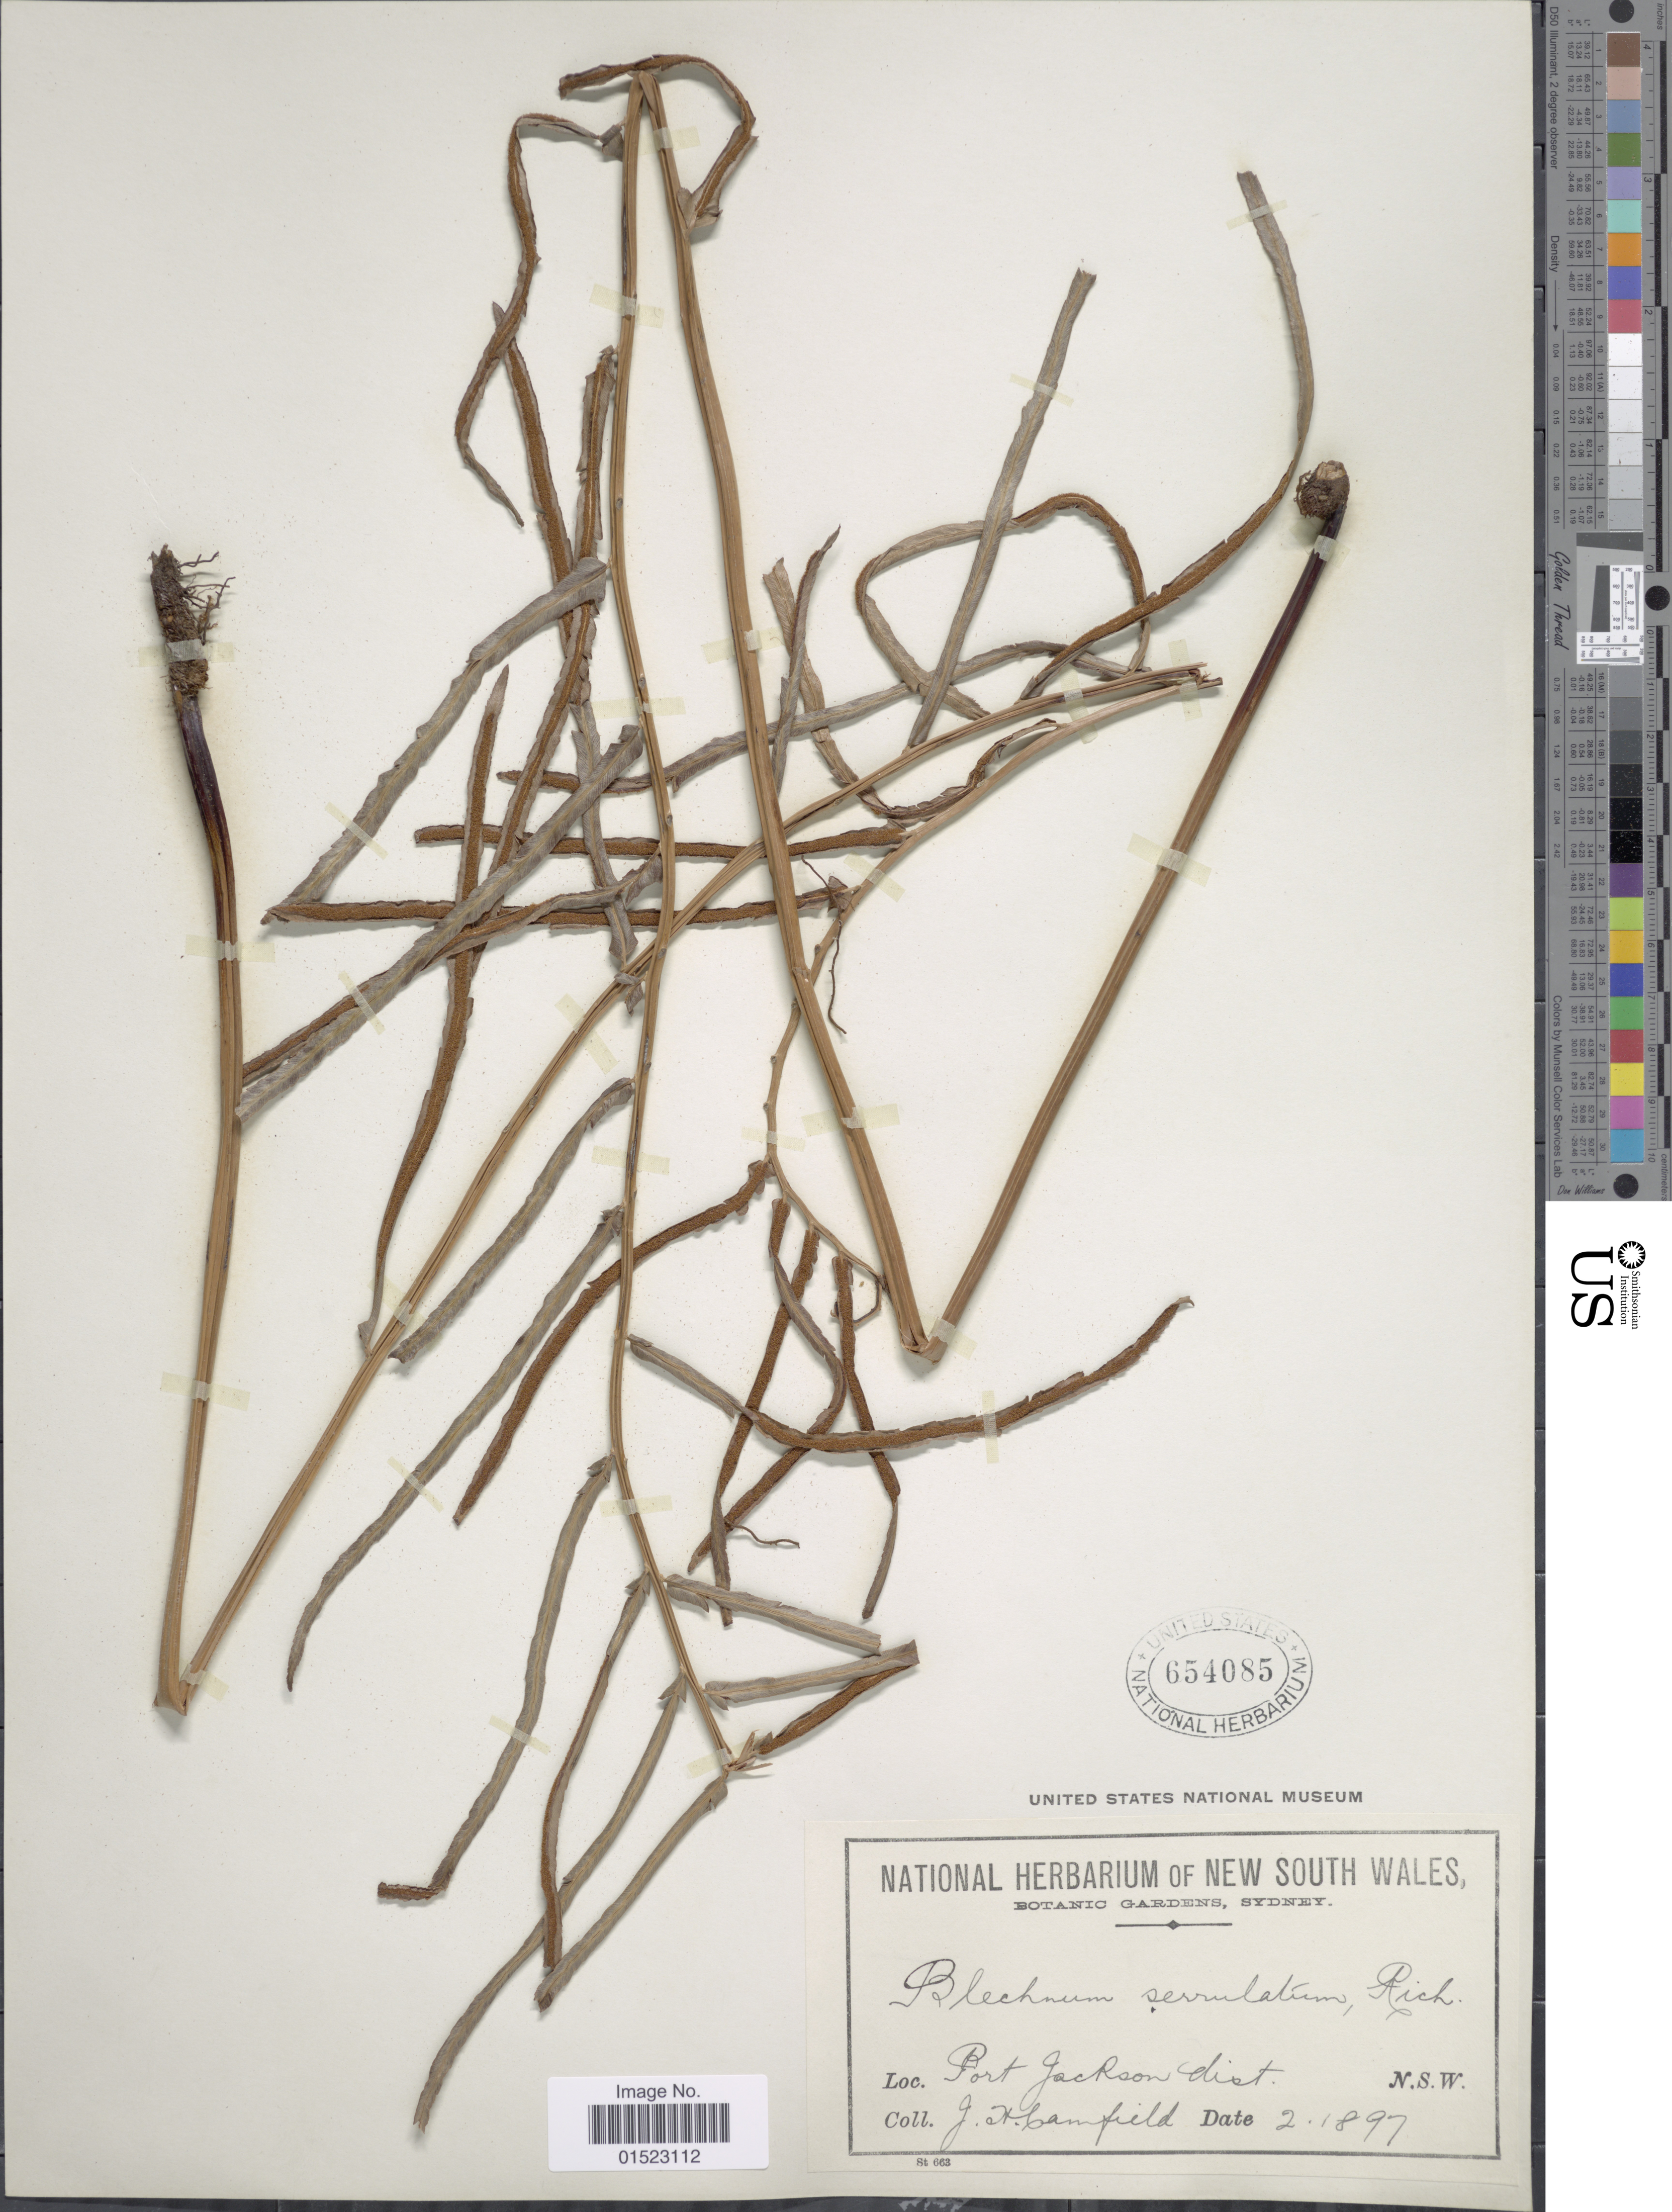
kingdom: Plantae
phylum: Tracheophyta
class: Polypodiopsida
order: Polypodiales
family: Blechnaceae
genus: Telmatoblechnum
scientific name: Telmatoblechnum serrulatum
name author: (Rich.) Perrie et al.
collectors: J. Camfield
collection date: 1897-02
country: Australia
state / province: New South Wales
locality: Port Jackson District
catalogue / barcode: US 654085